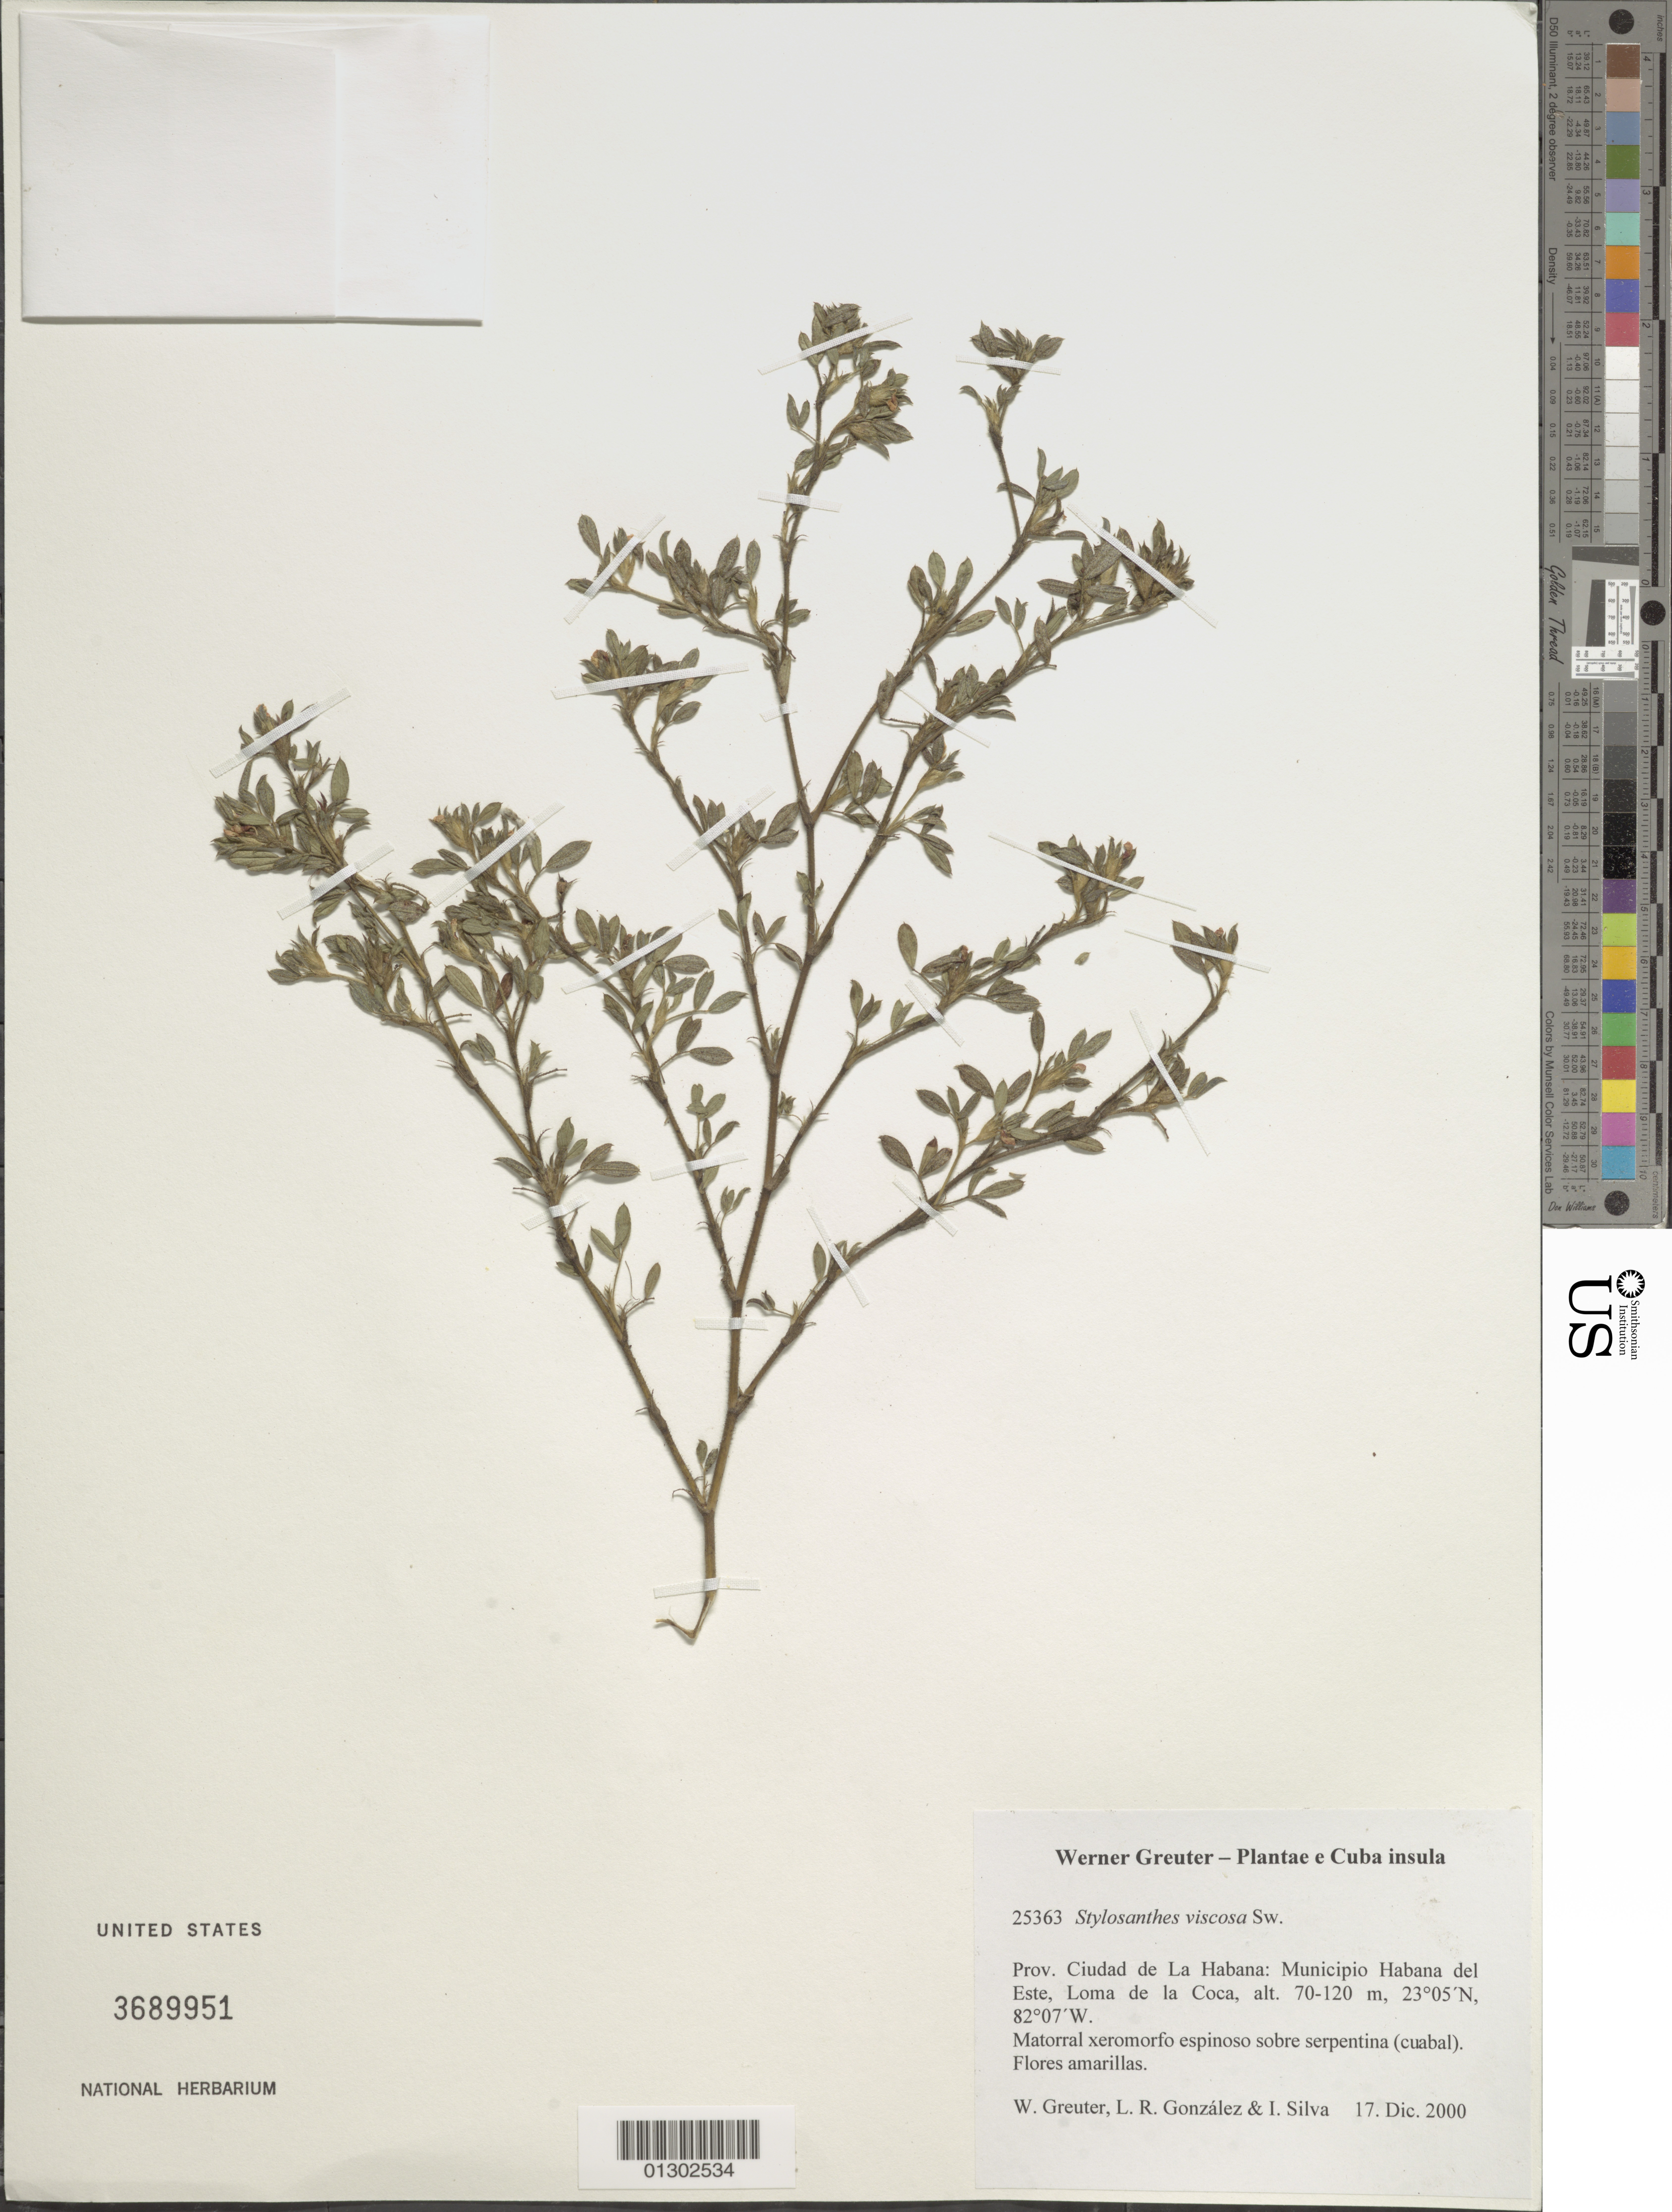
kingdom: Plantae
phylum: Tracheophyta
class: Magnoliopsida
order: Fabales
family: Fabaceae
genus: Stylosanthes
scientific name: Stylosanthes viscosa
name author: Sw.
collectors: W. R. Greuter, L. Gonzalez & I. Silva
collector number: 25363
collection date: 2000-12-17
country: Cuba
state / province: La Habana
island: Cuba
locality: Municipio Habana del Este, Loma de la Coca.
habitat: Matorral xeromorfo espinoso sobre serpentina (cuabal).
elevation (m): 70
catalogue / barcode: US 3689951